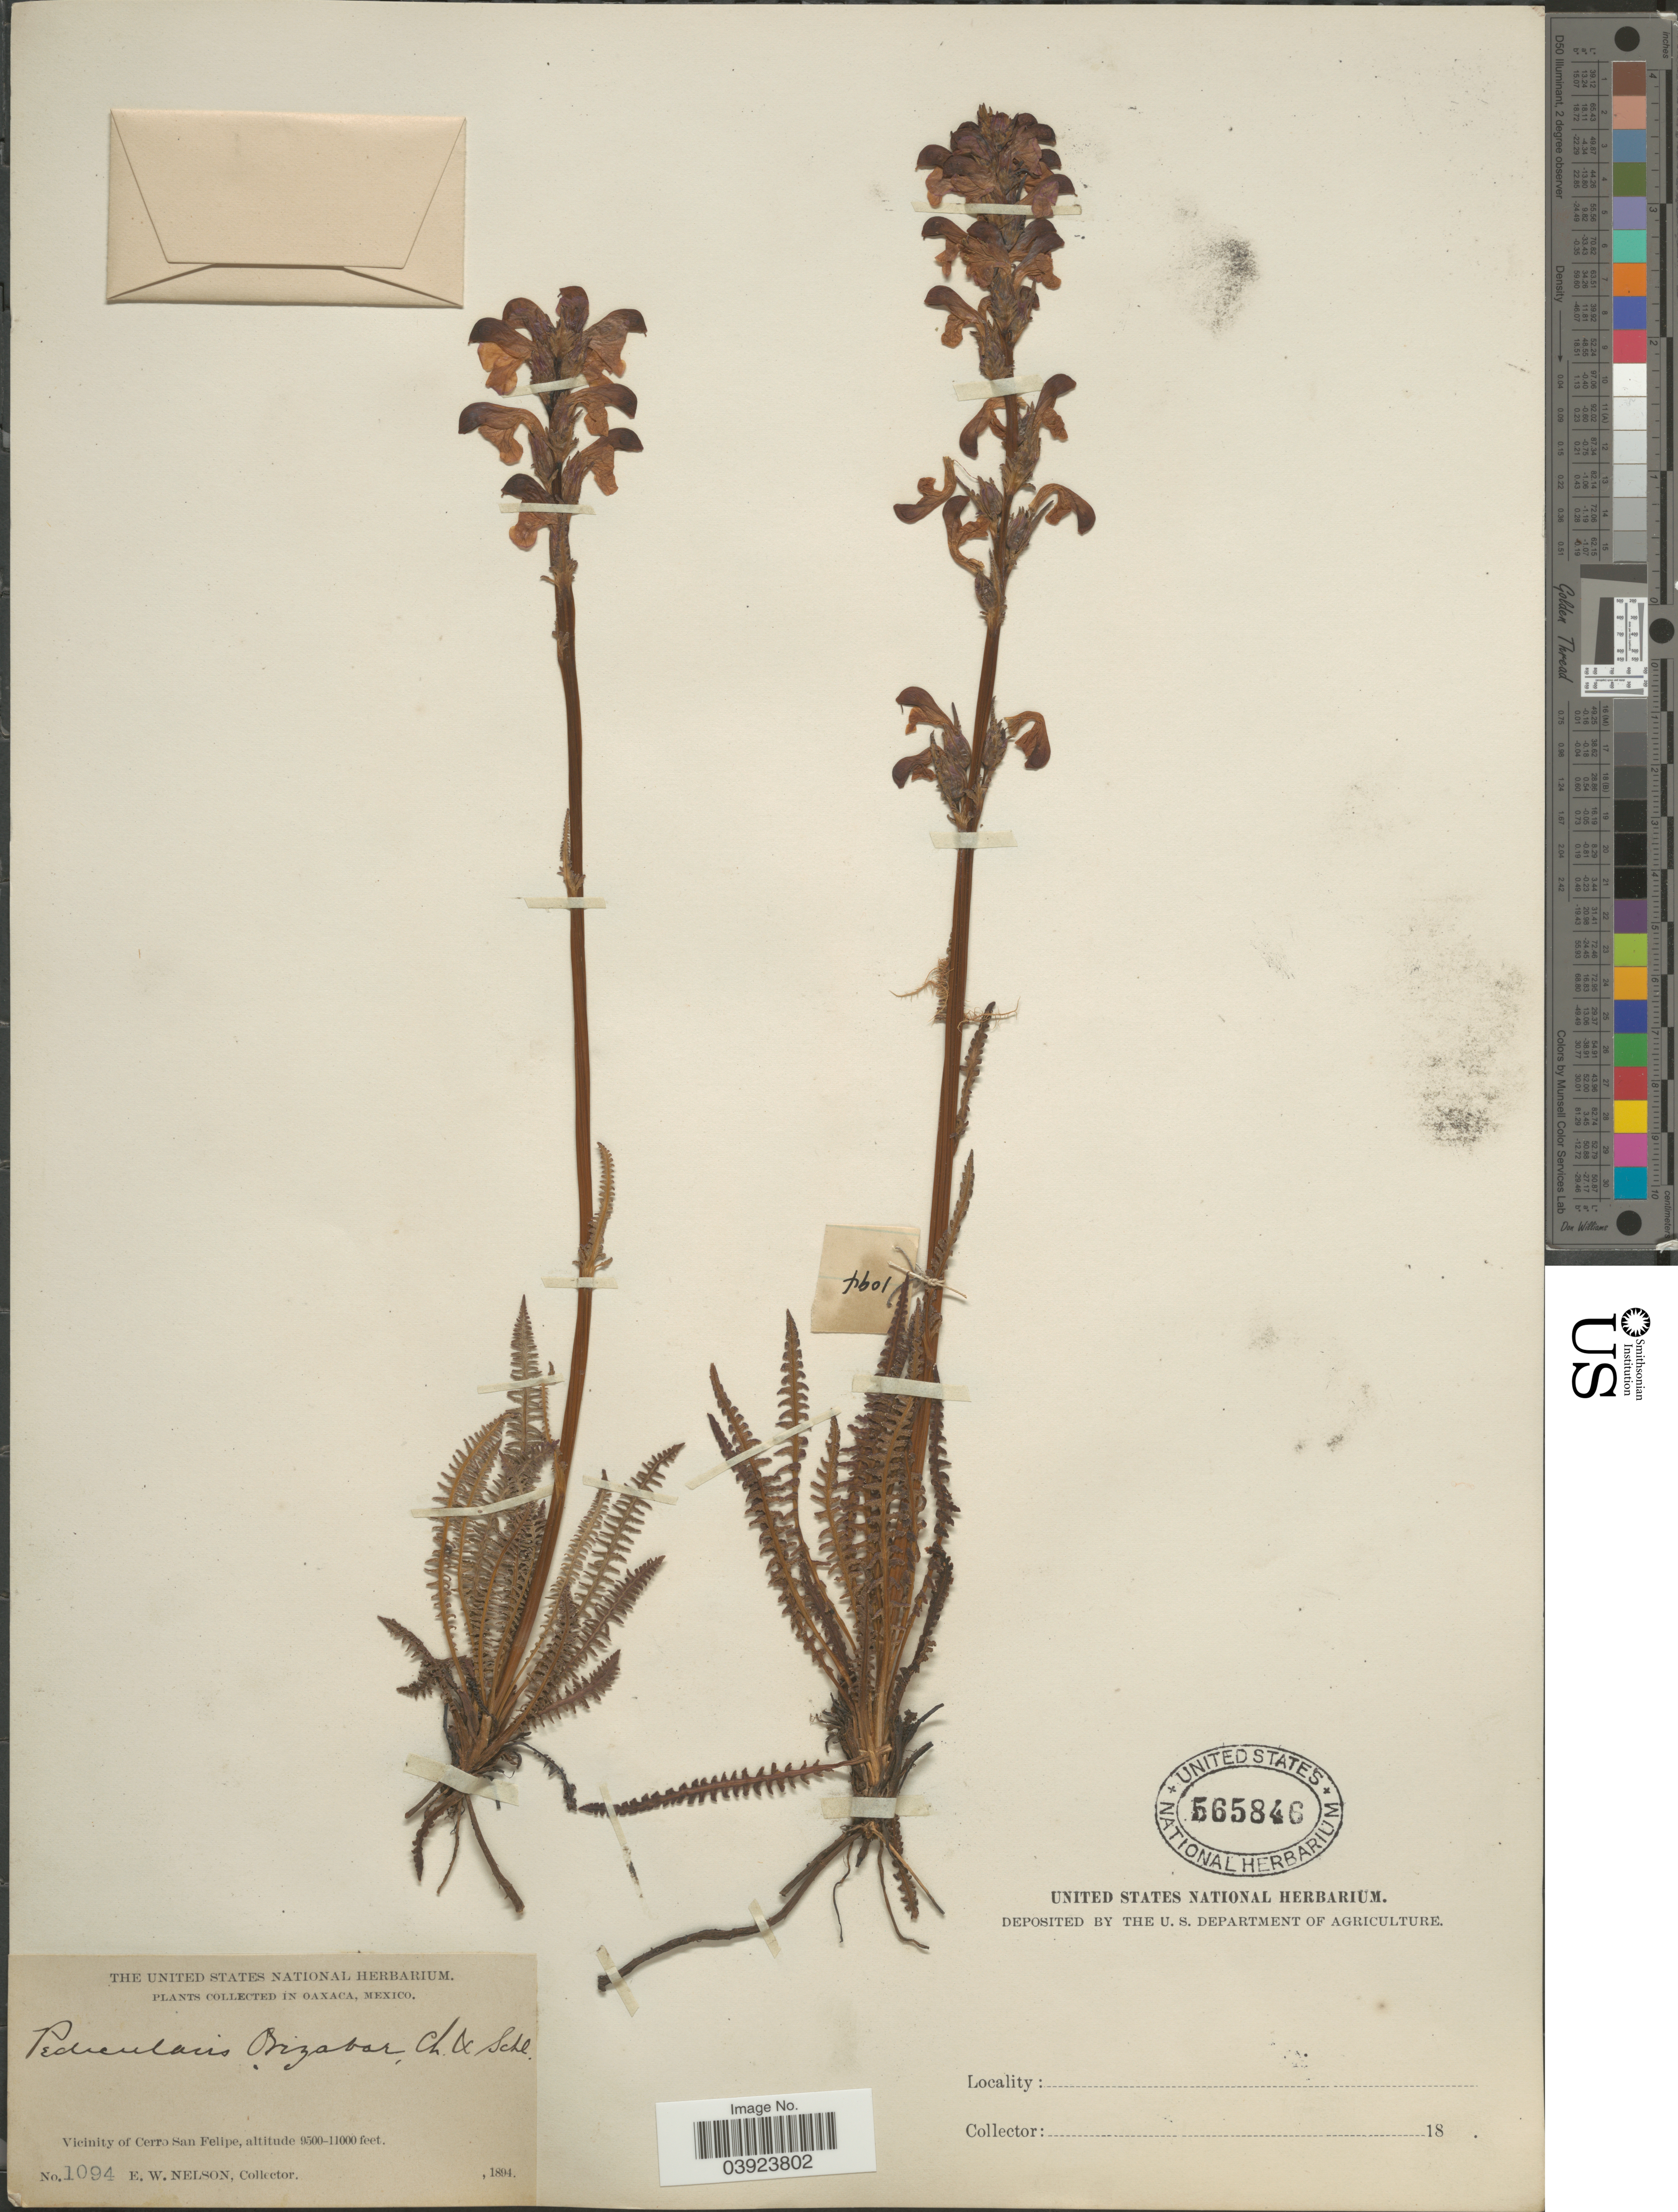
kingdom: Plantae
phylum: Tracheophyta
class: Magnoliopsida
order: Lamiales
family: Orobanchaceae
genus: Pedicularis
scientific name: Pedicularis orizabae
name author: Schltdl. & Cham.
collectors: E. W. Nelson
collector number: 1094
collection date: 1894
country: Mexico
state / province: Oaxaca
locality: Vicinity of Cerro San Felipe.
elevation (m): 2896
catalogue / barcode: US 565846